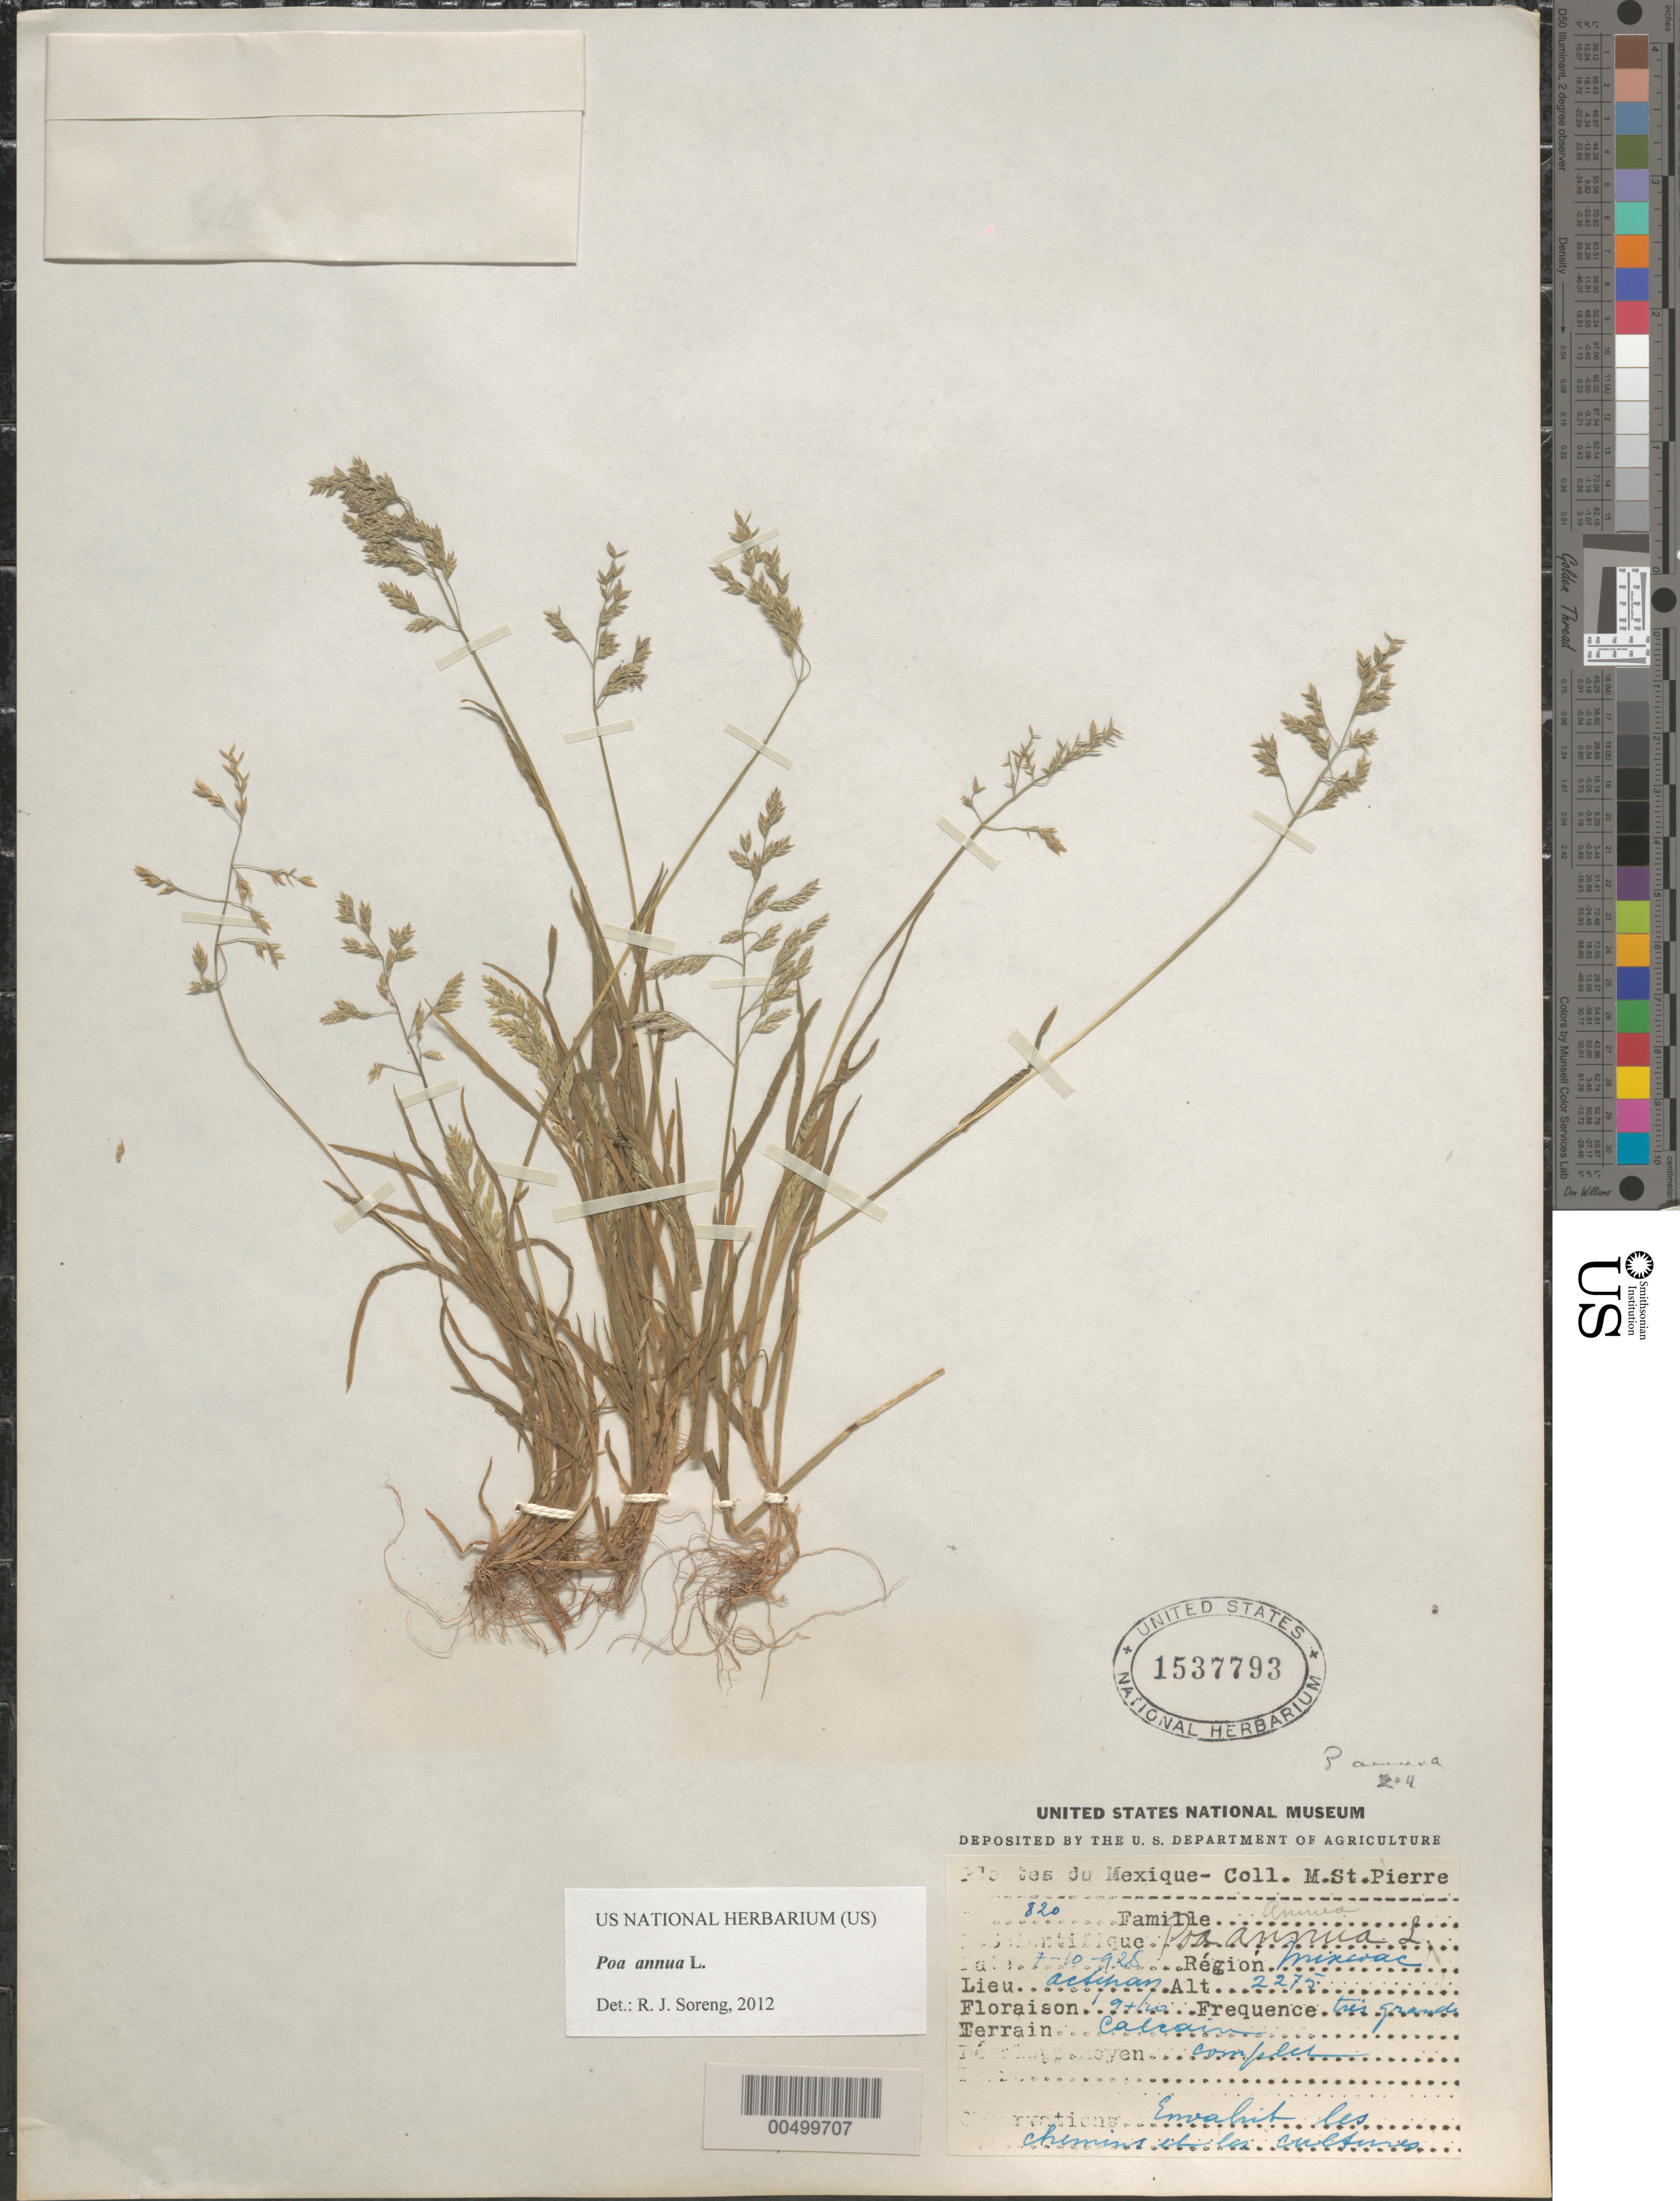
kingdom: Plantae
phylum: Tracheophyta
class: Liliopsida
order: Poales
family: Poaceae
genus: Poa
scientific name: Poa annua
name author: L.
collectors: M. Saint-Pierre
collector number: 820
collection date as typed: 10 Jul 1928 or 7 Oct 1928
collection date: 1928-07-10 or 1928-10-07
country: Mexico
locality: Mixcoac, Actipan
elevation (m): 2275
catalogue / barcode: US 1537793